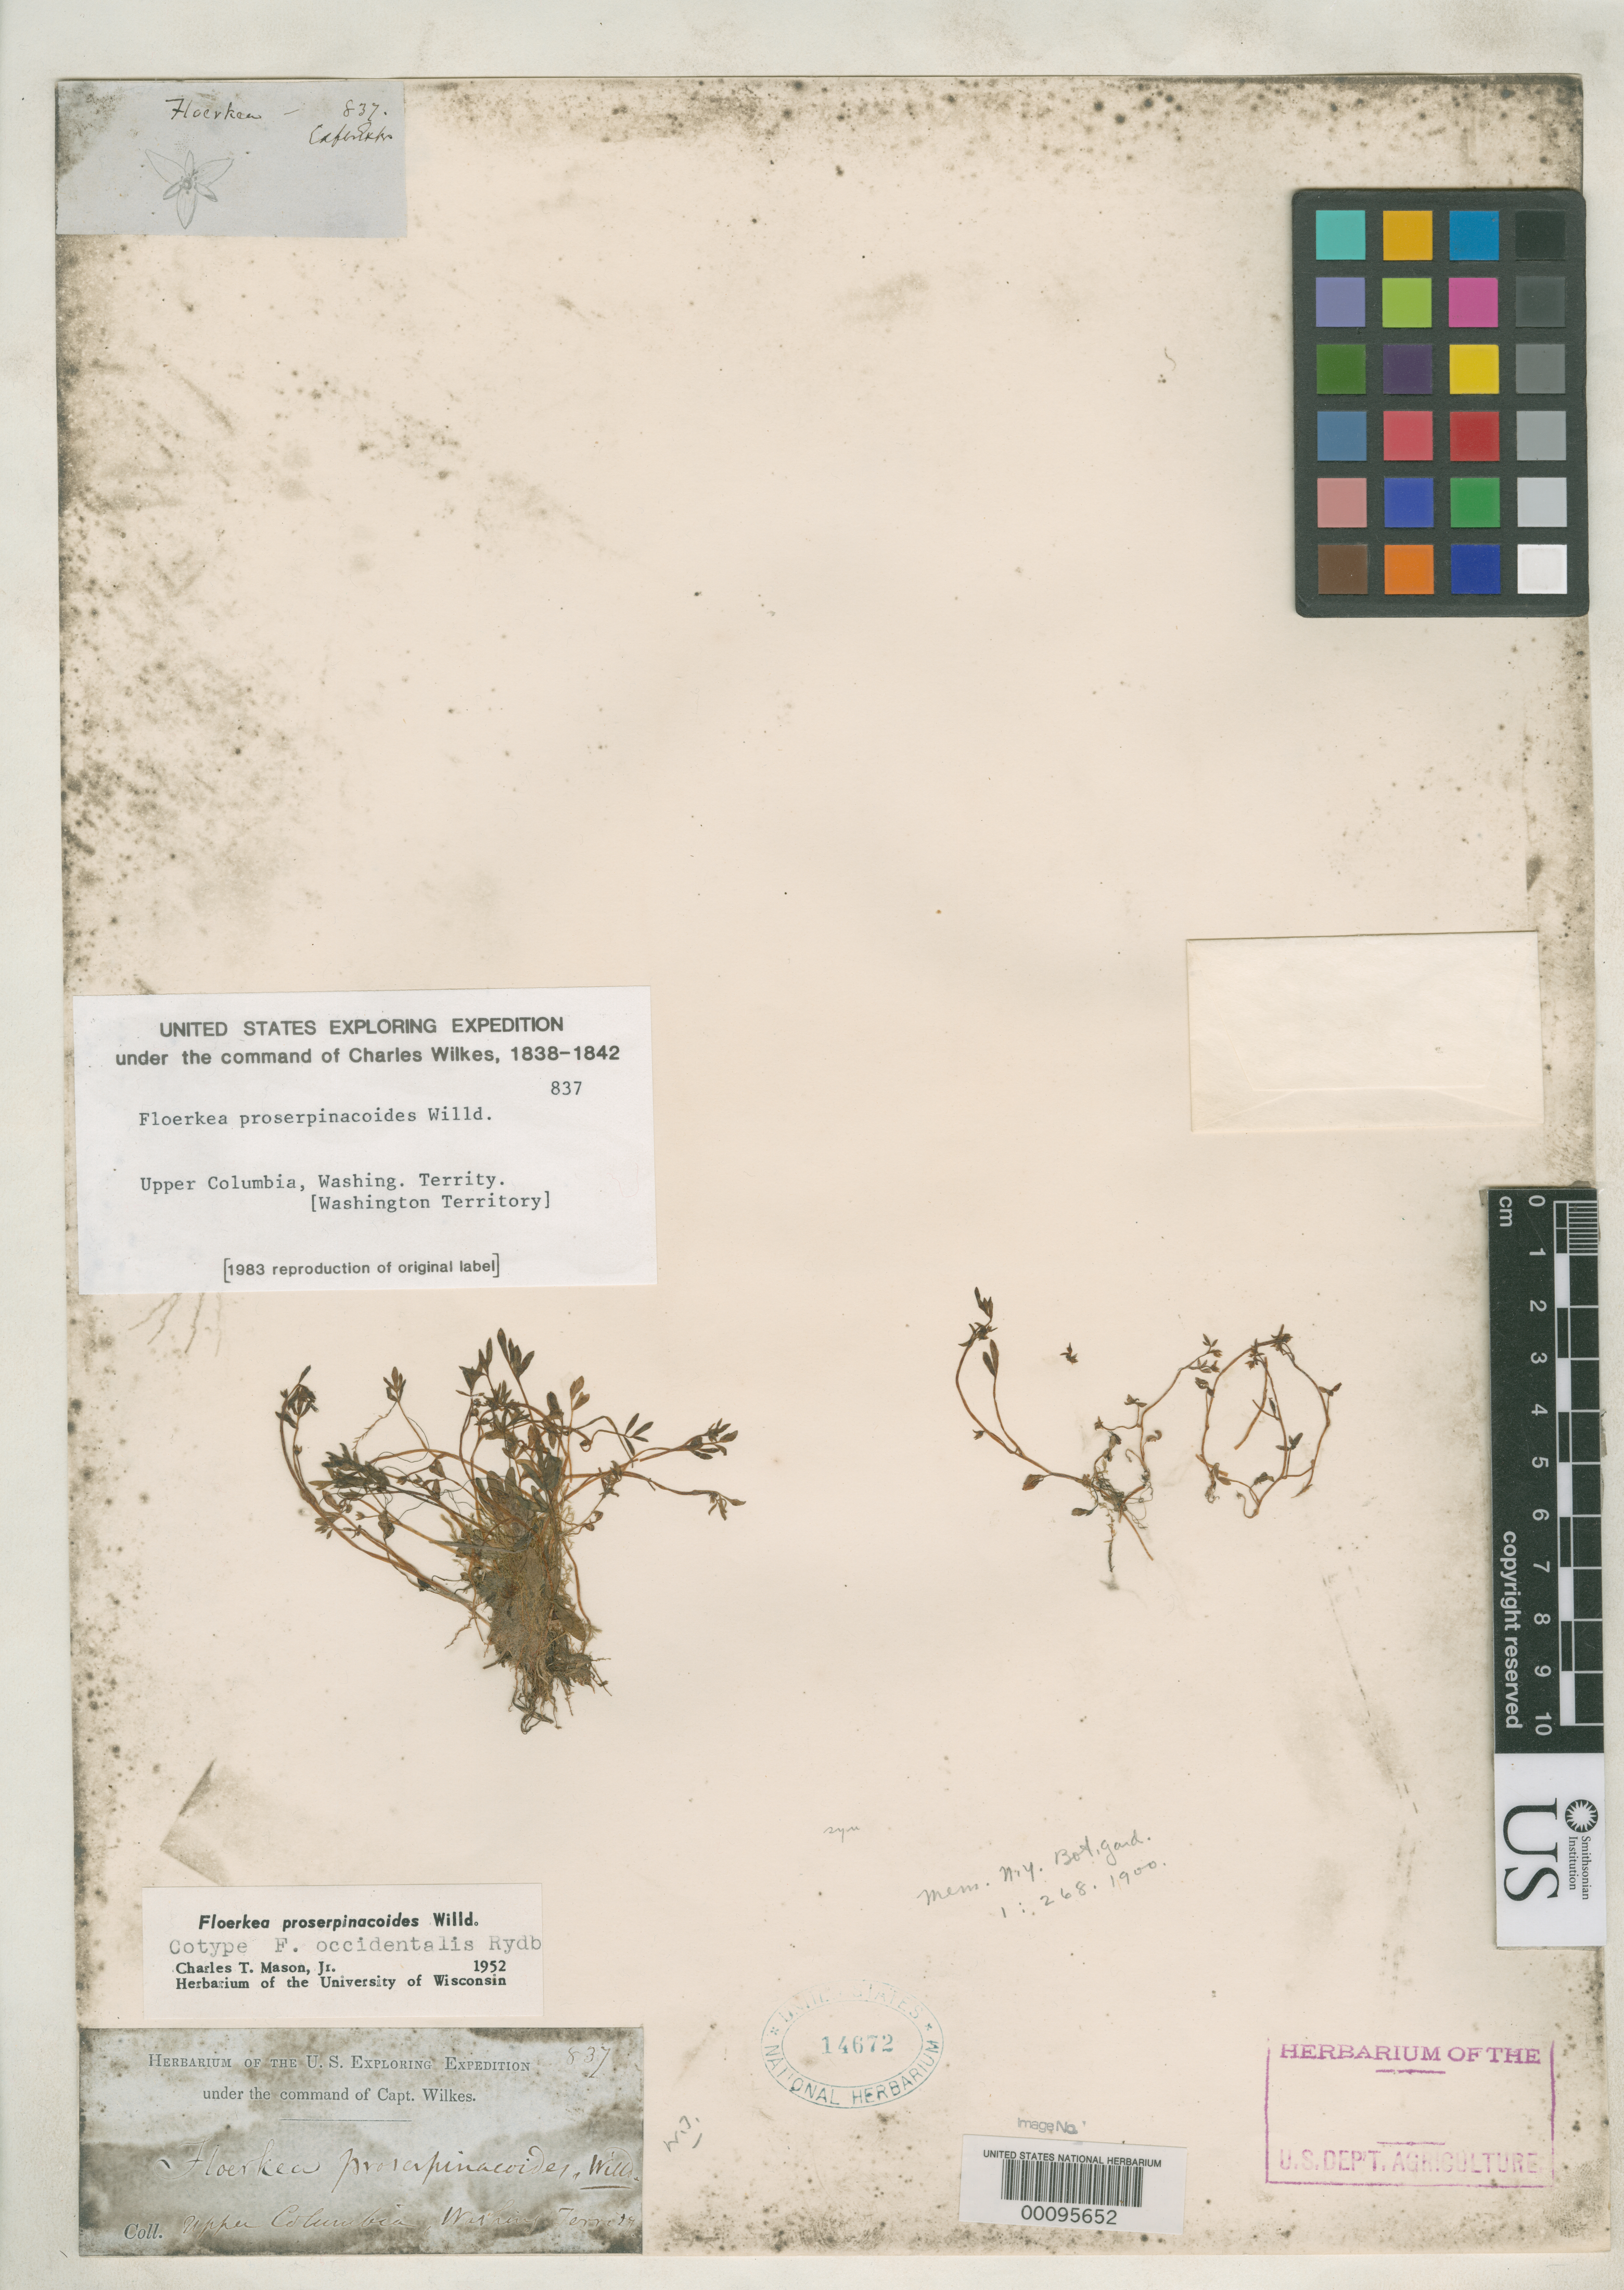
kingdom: Plantae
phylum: Tracheophyta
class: Magnoliopsida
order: Brassicales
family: Limnanthaceae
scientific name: Floerkia occidentalis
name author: Rydb.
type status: Syntype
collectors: Wilkes Explor. Exped.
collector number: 837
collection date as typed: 1838 to -- --- 1842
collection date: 1838/1842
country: United States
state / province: Washington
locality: Upper Columbia.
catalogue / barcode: US 14672